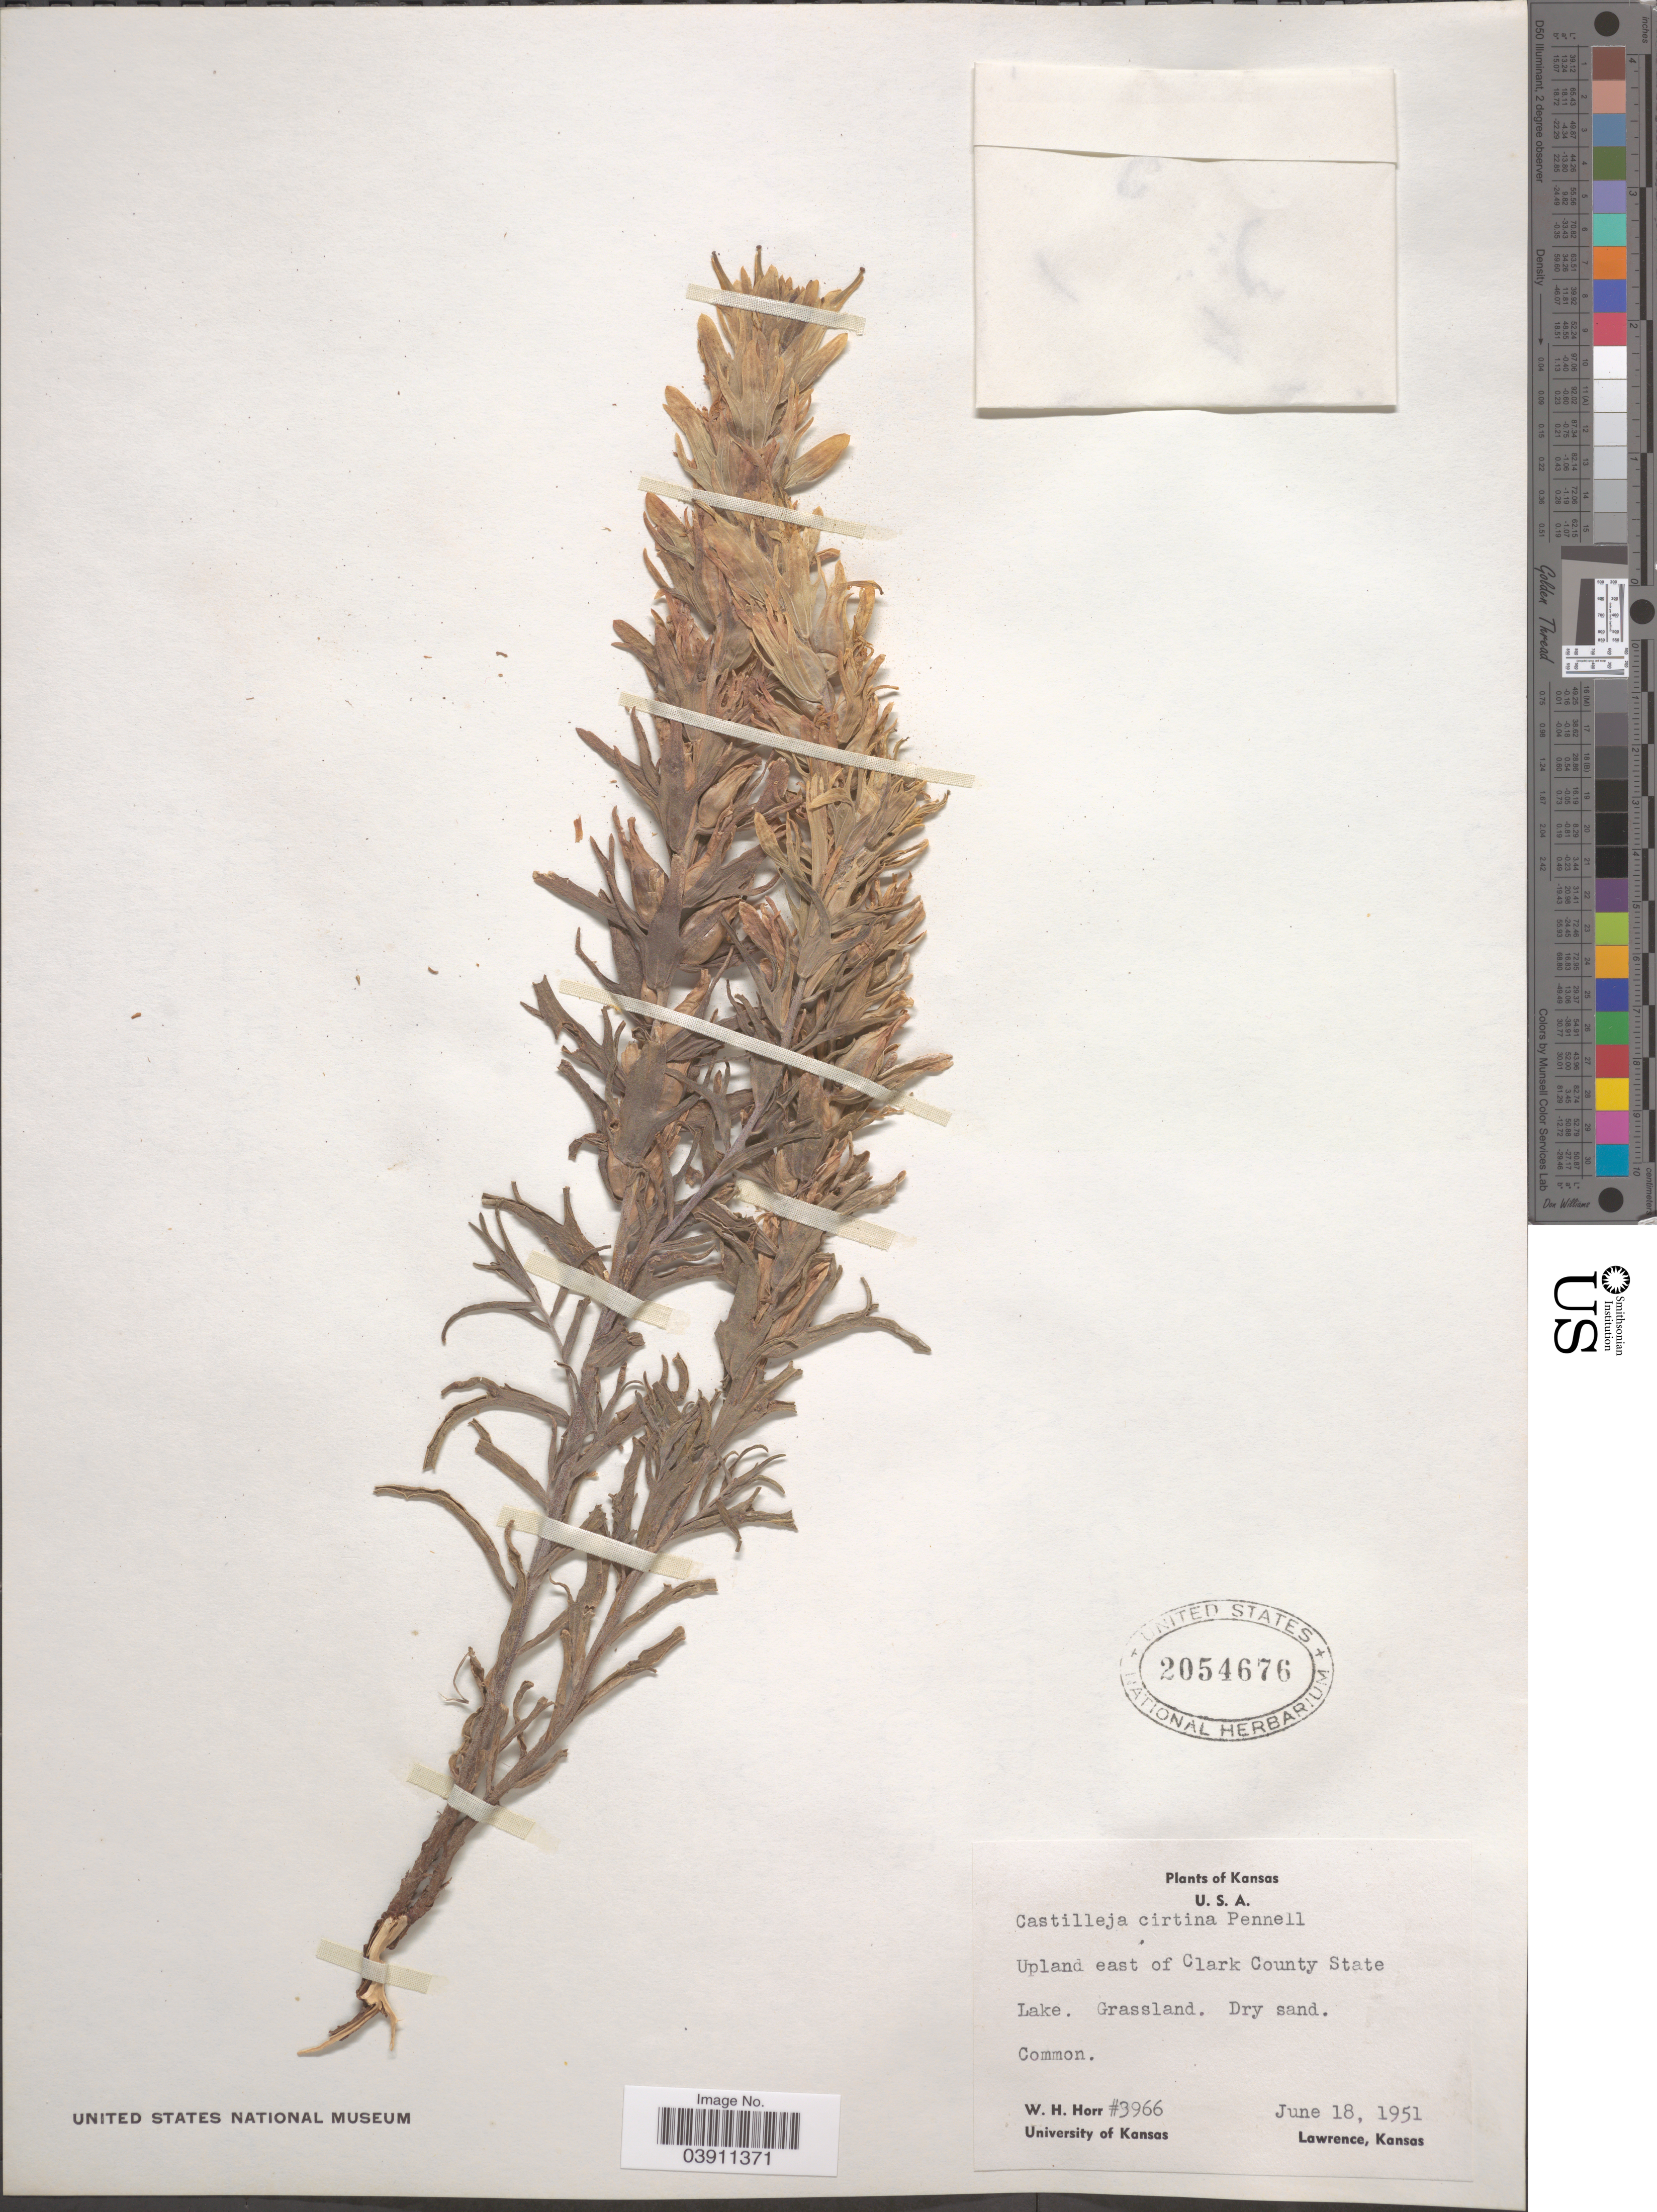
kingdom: Plantae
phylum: Tracheophyta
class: Magnoliopsida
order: Lamiales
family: Orobanchaceae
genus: Castilleja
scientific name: Castilleja citrina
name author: Pennell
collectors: W. H. Horr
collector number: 3966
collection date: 1951-06-18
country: United States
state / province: Kansas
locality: Upland east of Clark County State Lake. Grassland. Dry sand.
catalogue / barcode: US 2054676